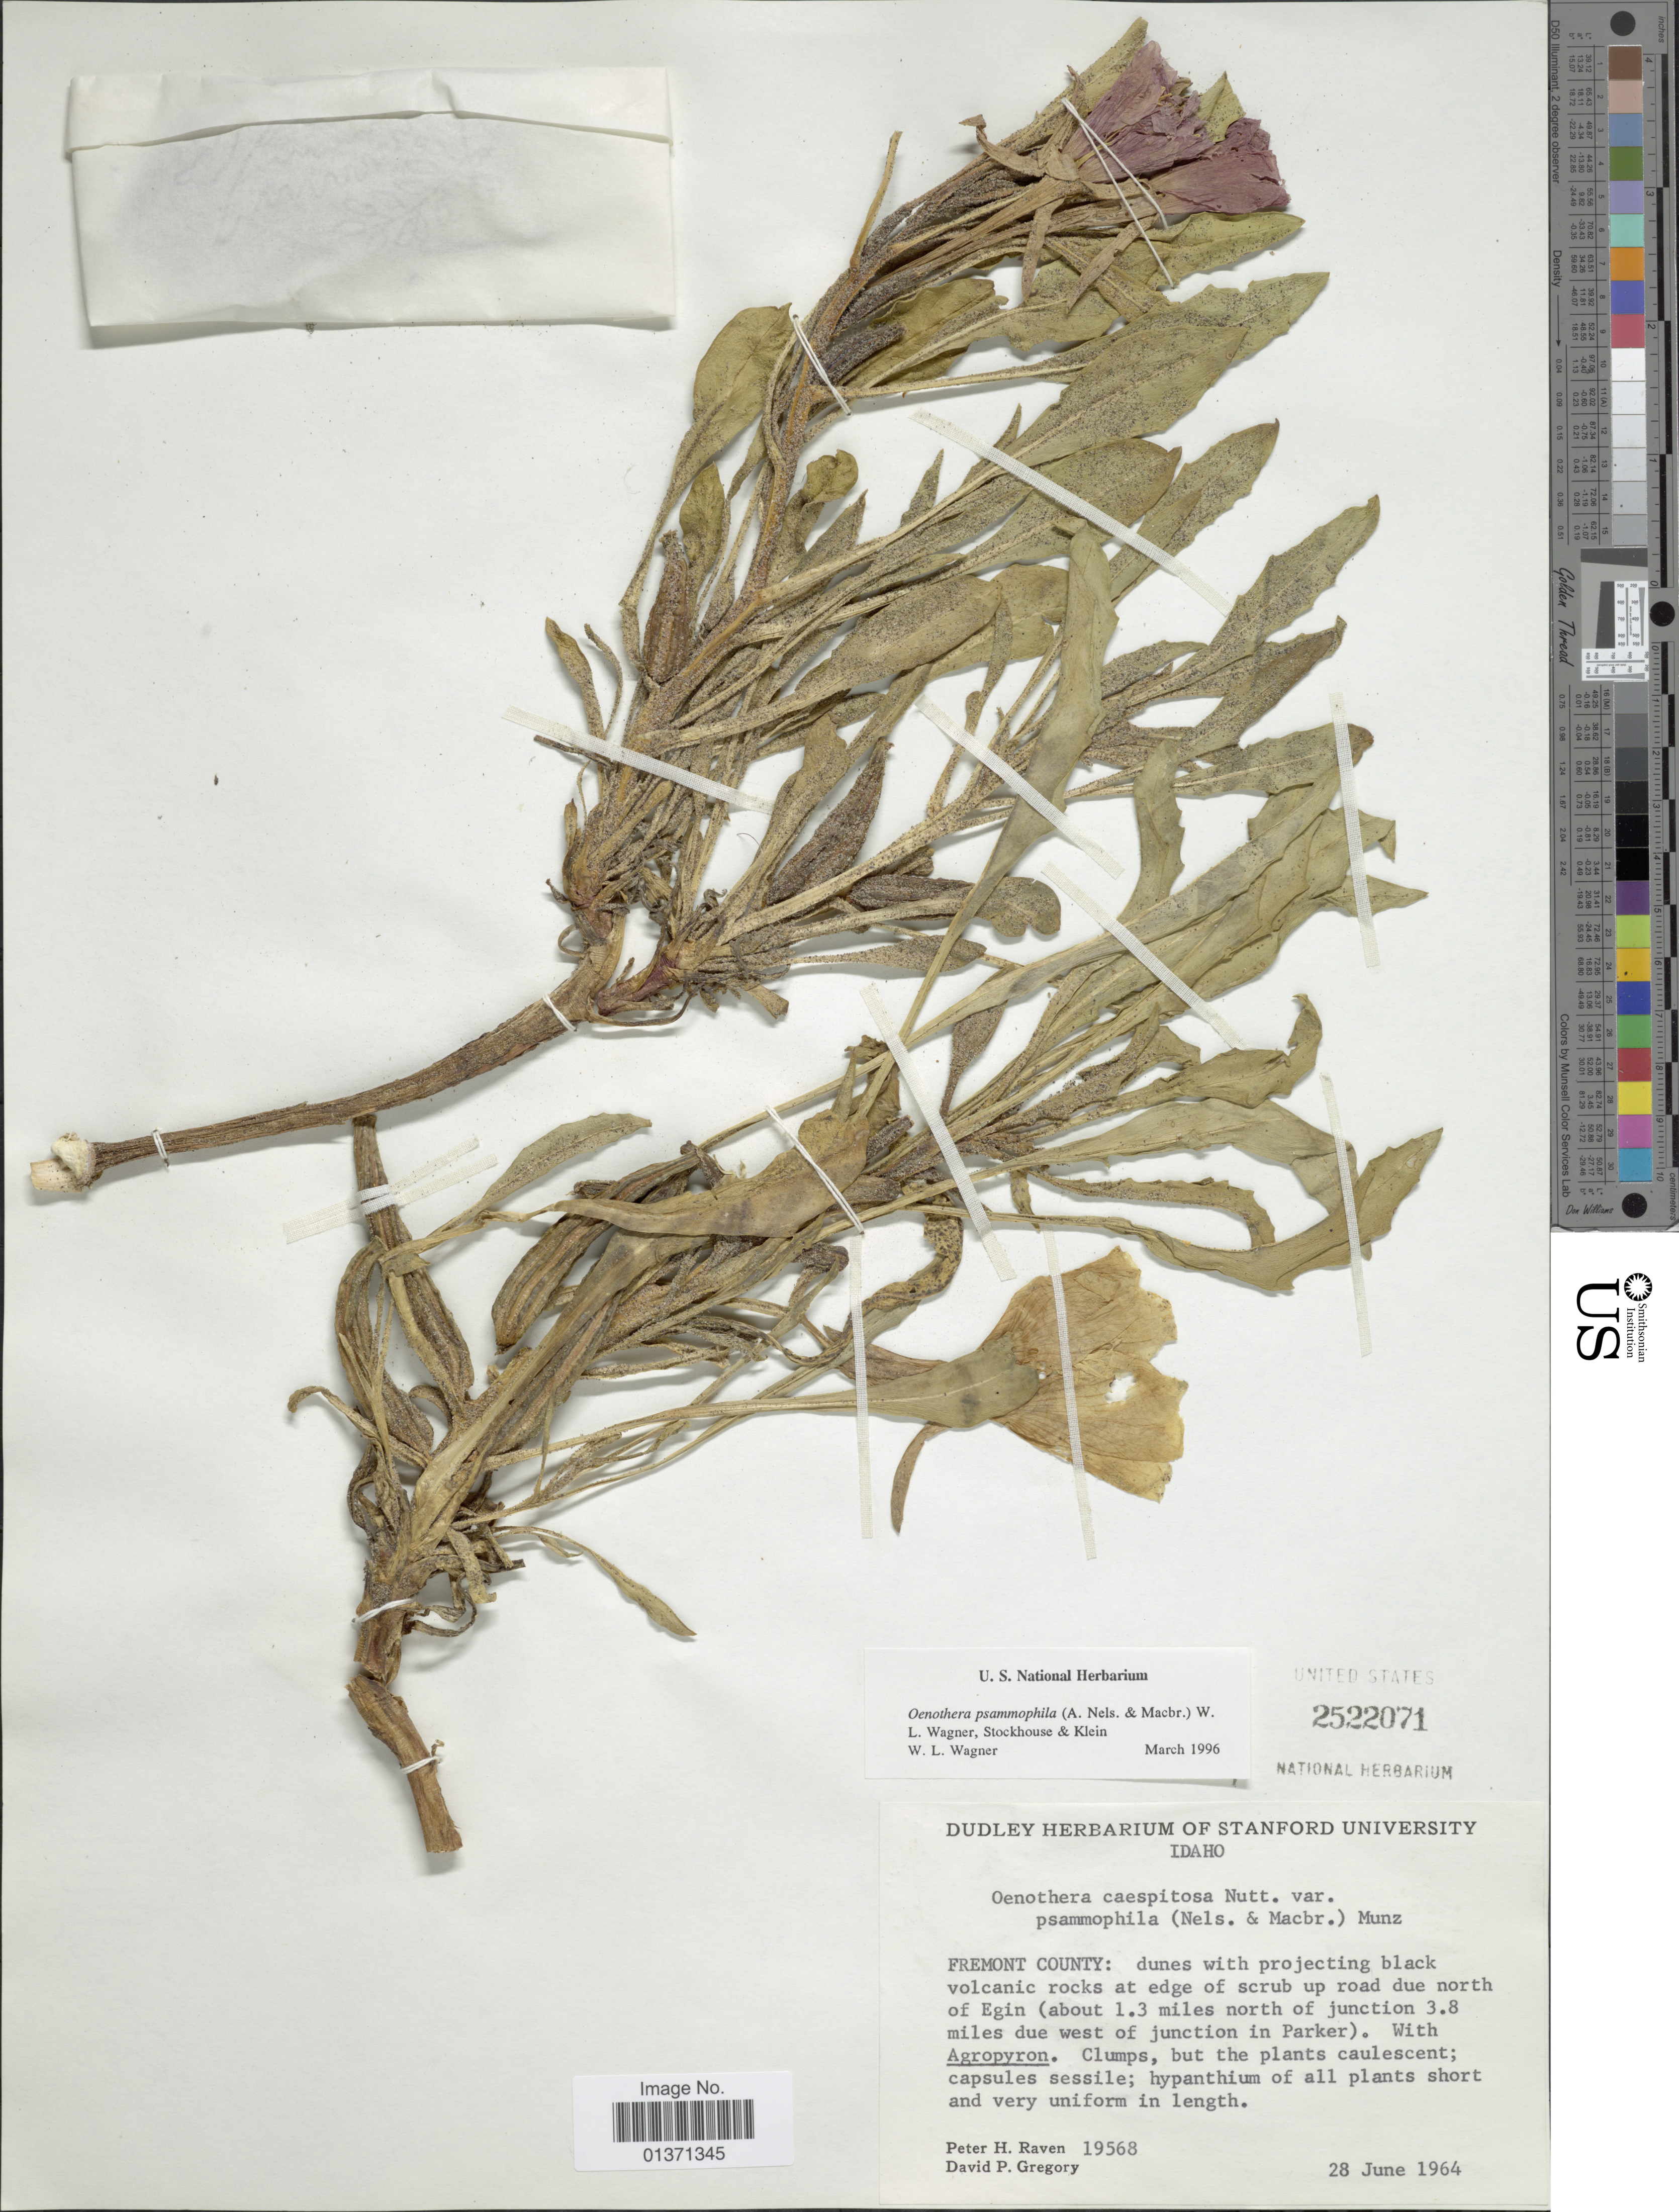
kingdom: Plantae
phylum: Tracheophyta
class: Magnoliopsida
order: Myrtales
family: Onagraceae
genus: Oenothera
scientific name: Oenothera psammophila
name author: (A. Nelson & J.F. Macbr.) W.L. Wagner et al.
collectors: P. H. Raven & D. Gregory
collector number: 19568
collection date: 1964-06-28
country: United States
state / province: Idaho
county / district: Fremont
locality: dunes with projecting black volcanic rocks at edge of scrub up road due north of Egin (about 1.3 miles north of junction 3.8 miles due west of junction in Parker)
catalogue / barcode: US 2522071